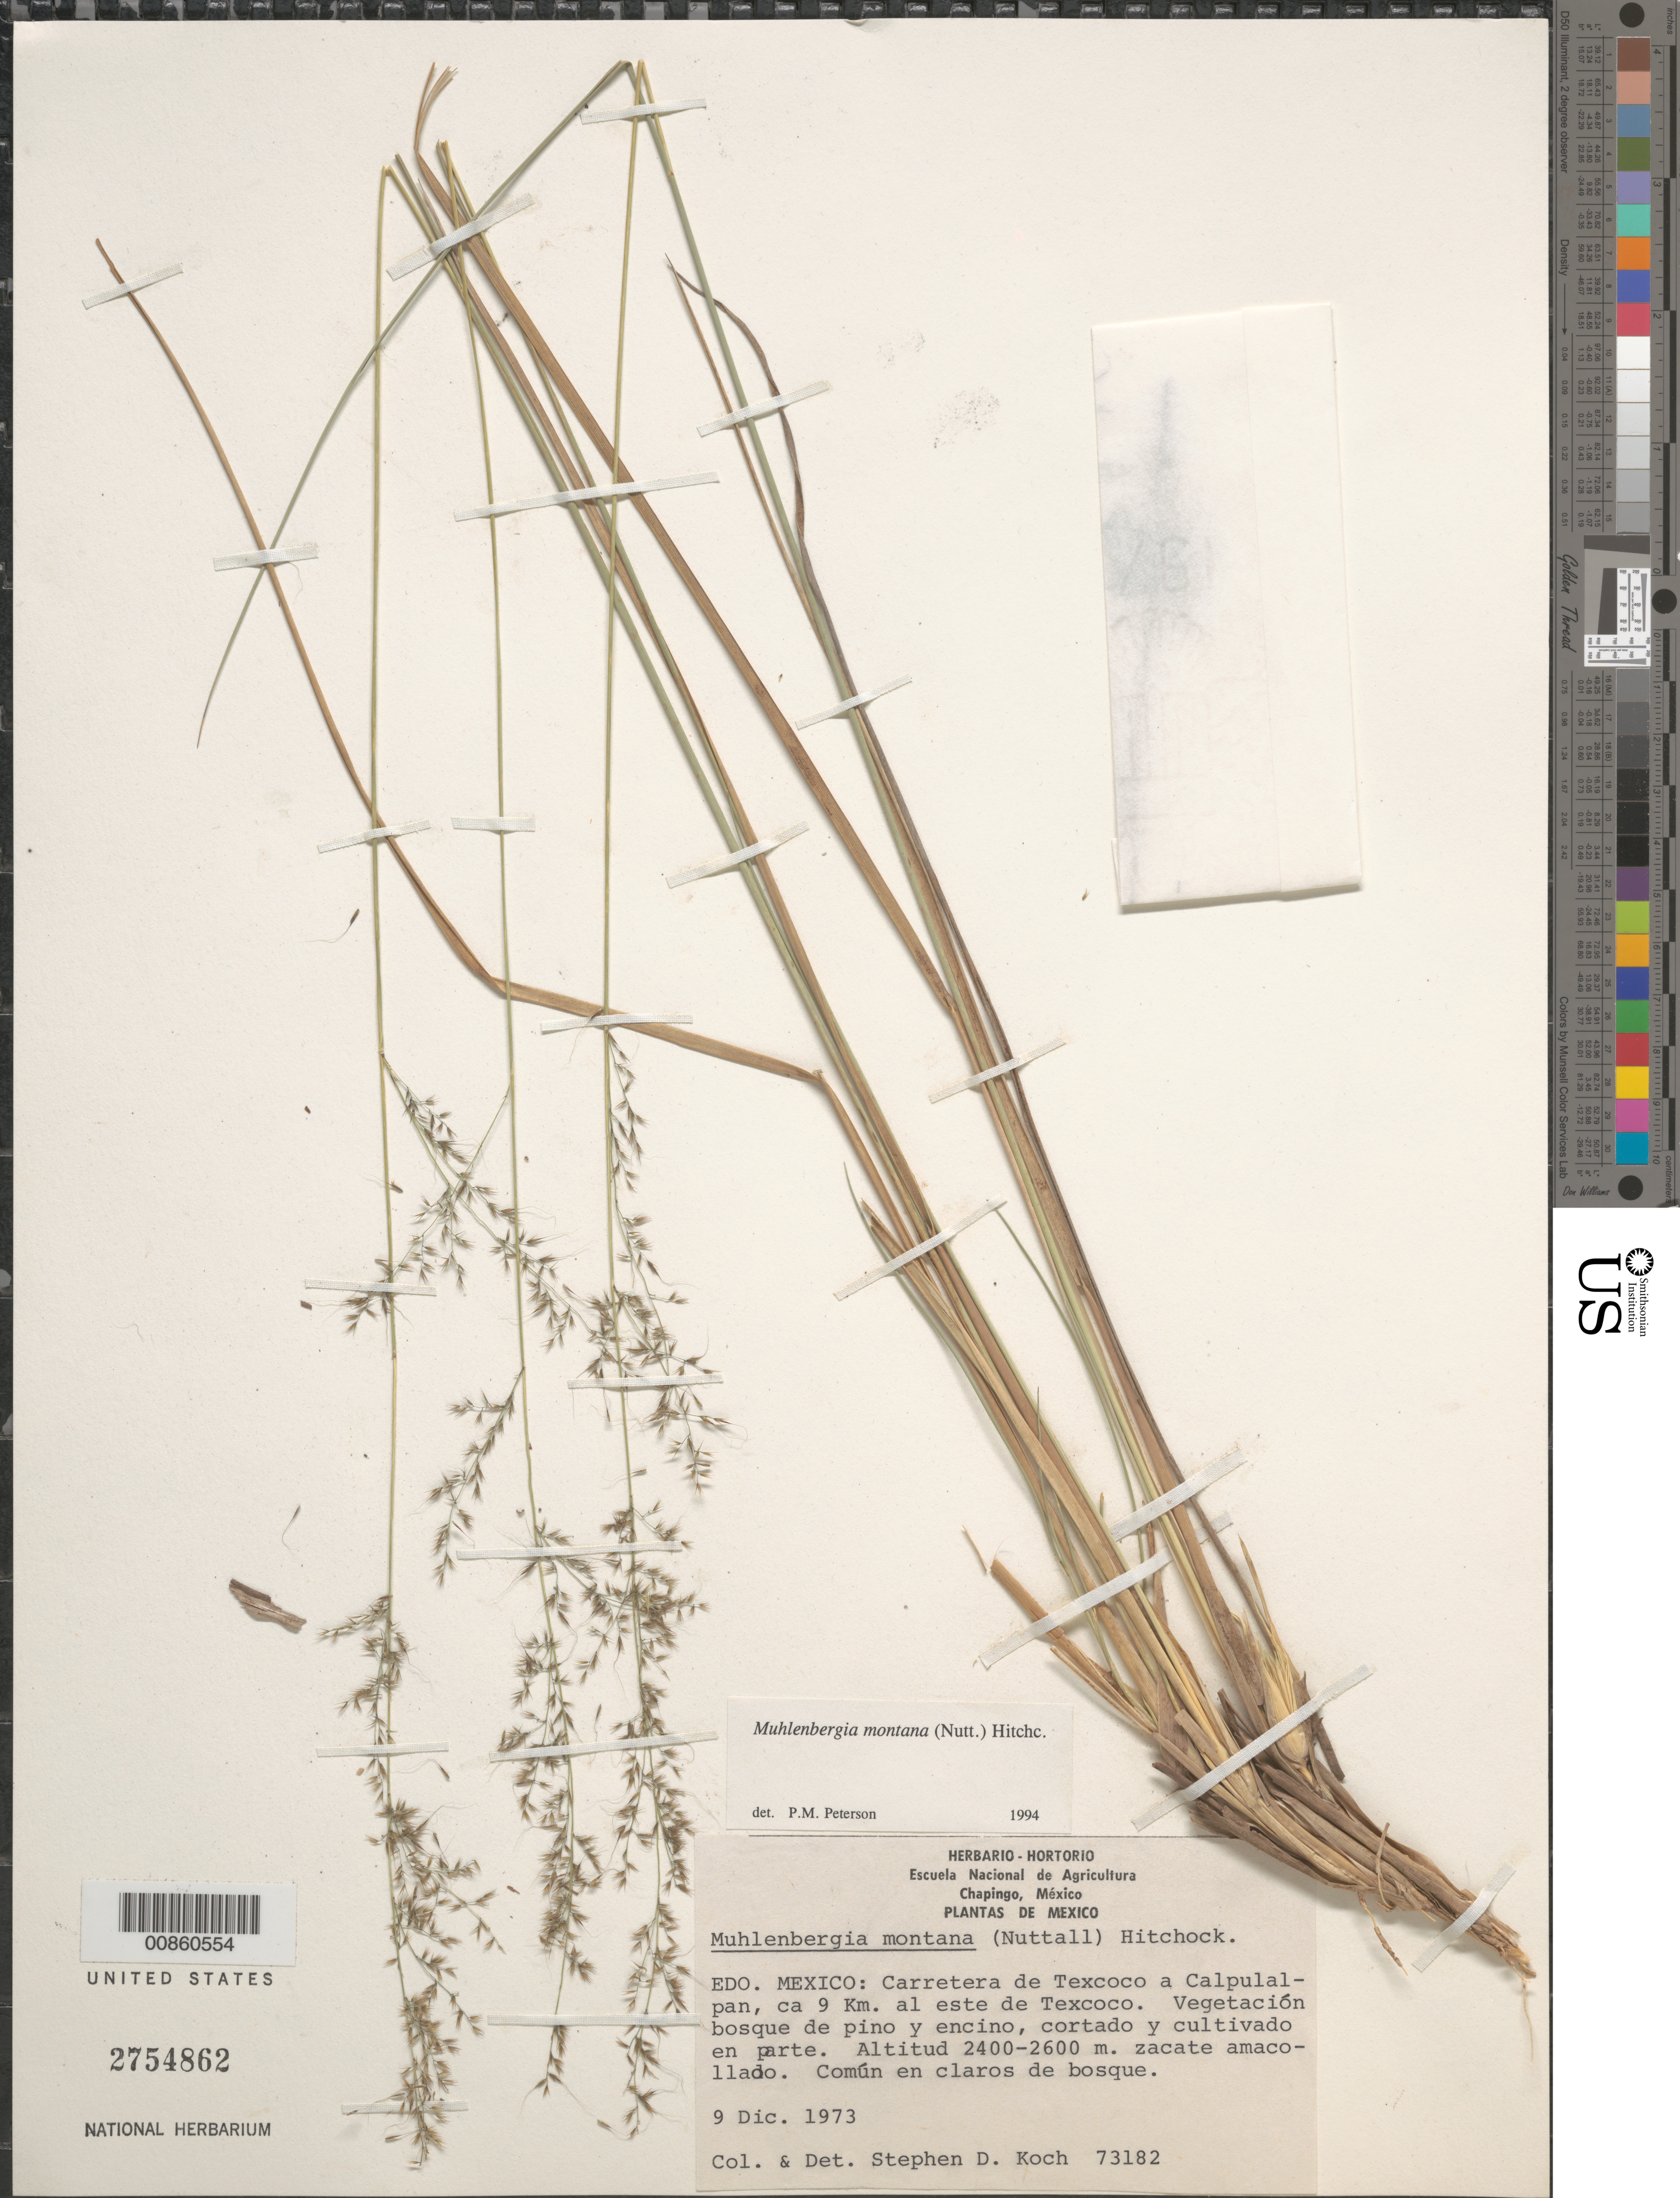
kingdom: Plantae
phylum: Tracheophyta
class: Liliopsida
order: Poales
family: Poaceae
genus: Muhlenbergia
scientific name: Muhlenbergia montana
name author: (Nutt.) Hitchc.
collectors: S. D. Koch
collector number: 73182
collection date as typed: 09 Dec 1973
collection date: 1973-12-09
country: Mexico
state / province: México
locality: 9 km al E de Texcoco, carr. Texcoco- Calpulalpan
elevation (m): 2400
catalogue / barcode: US 2754862